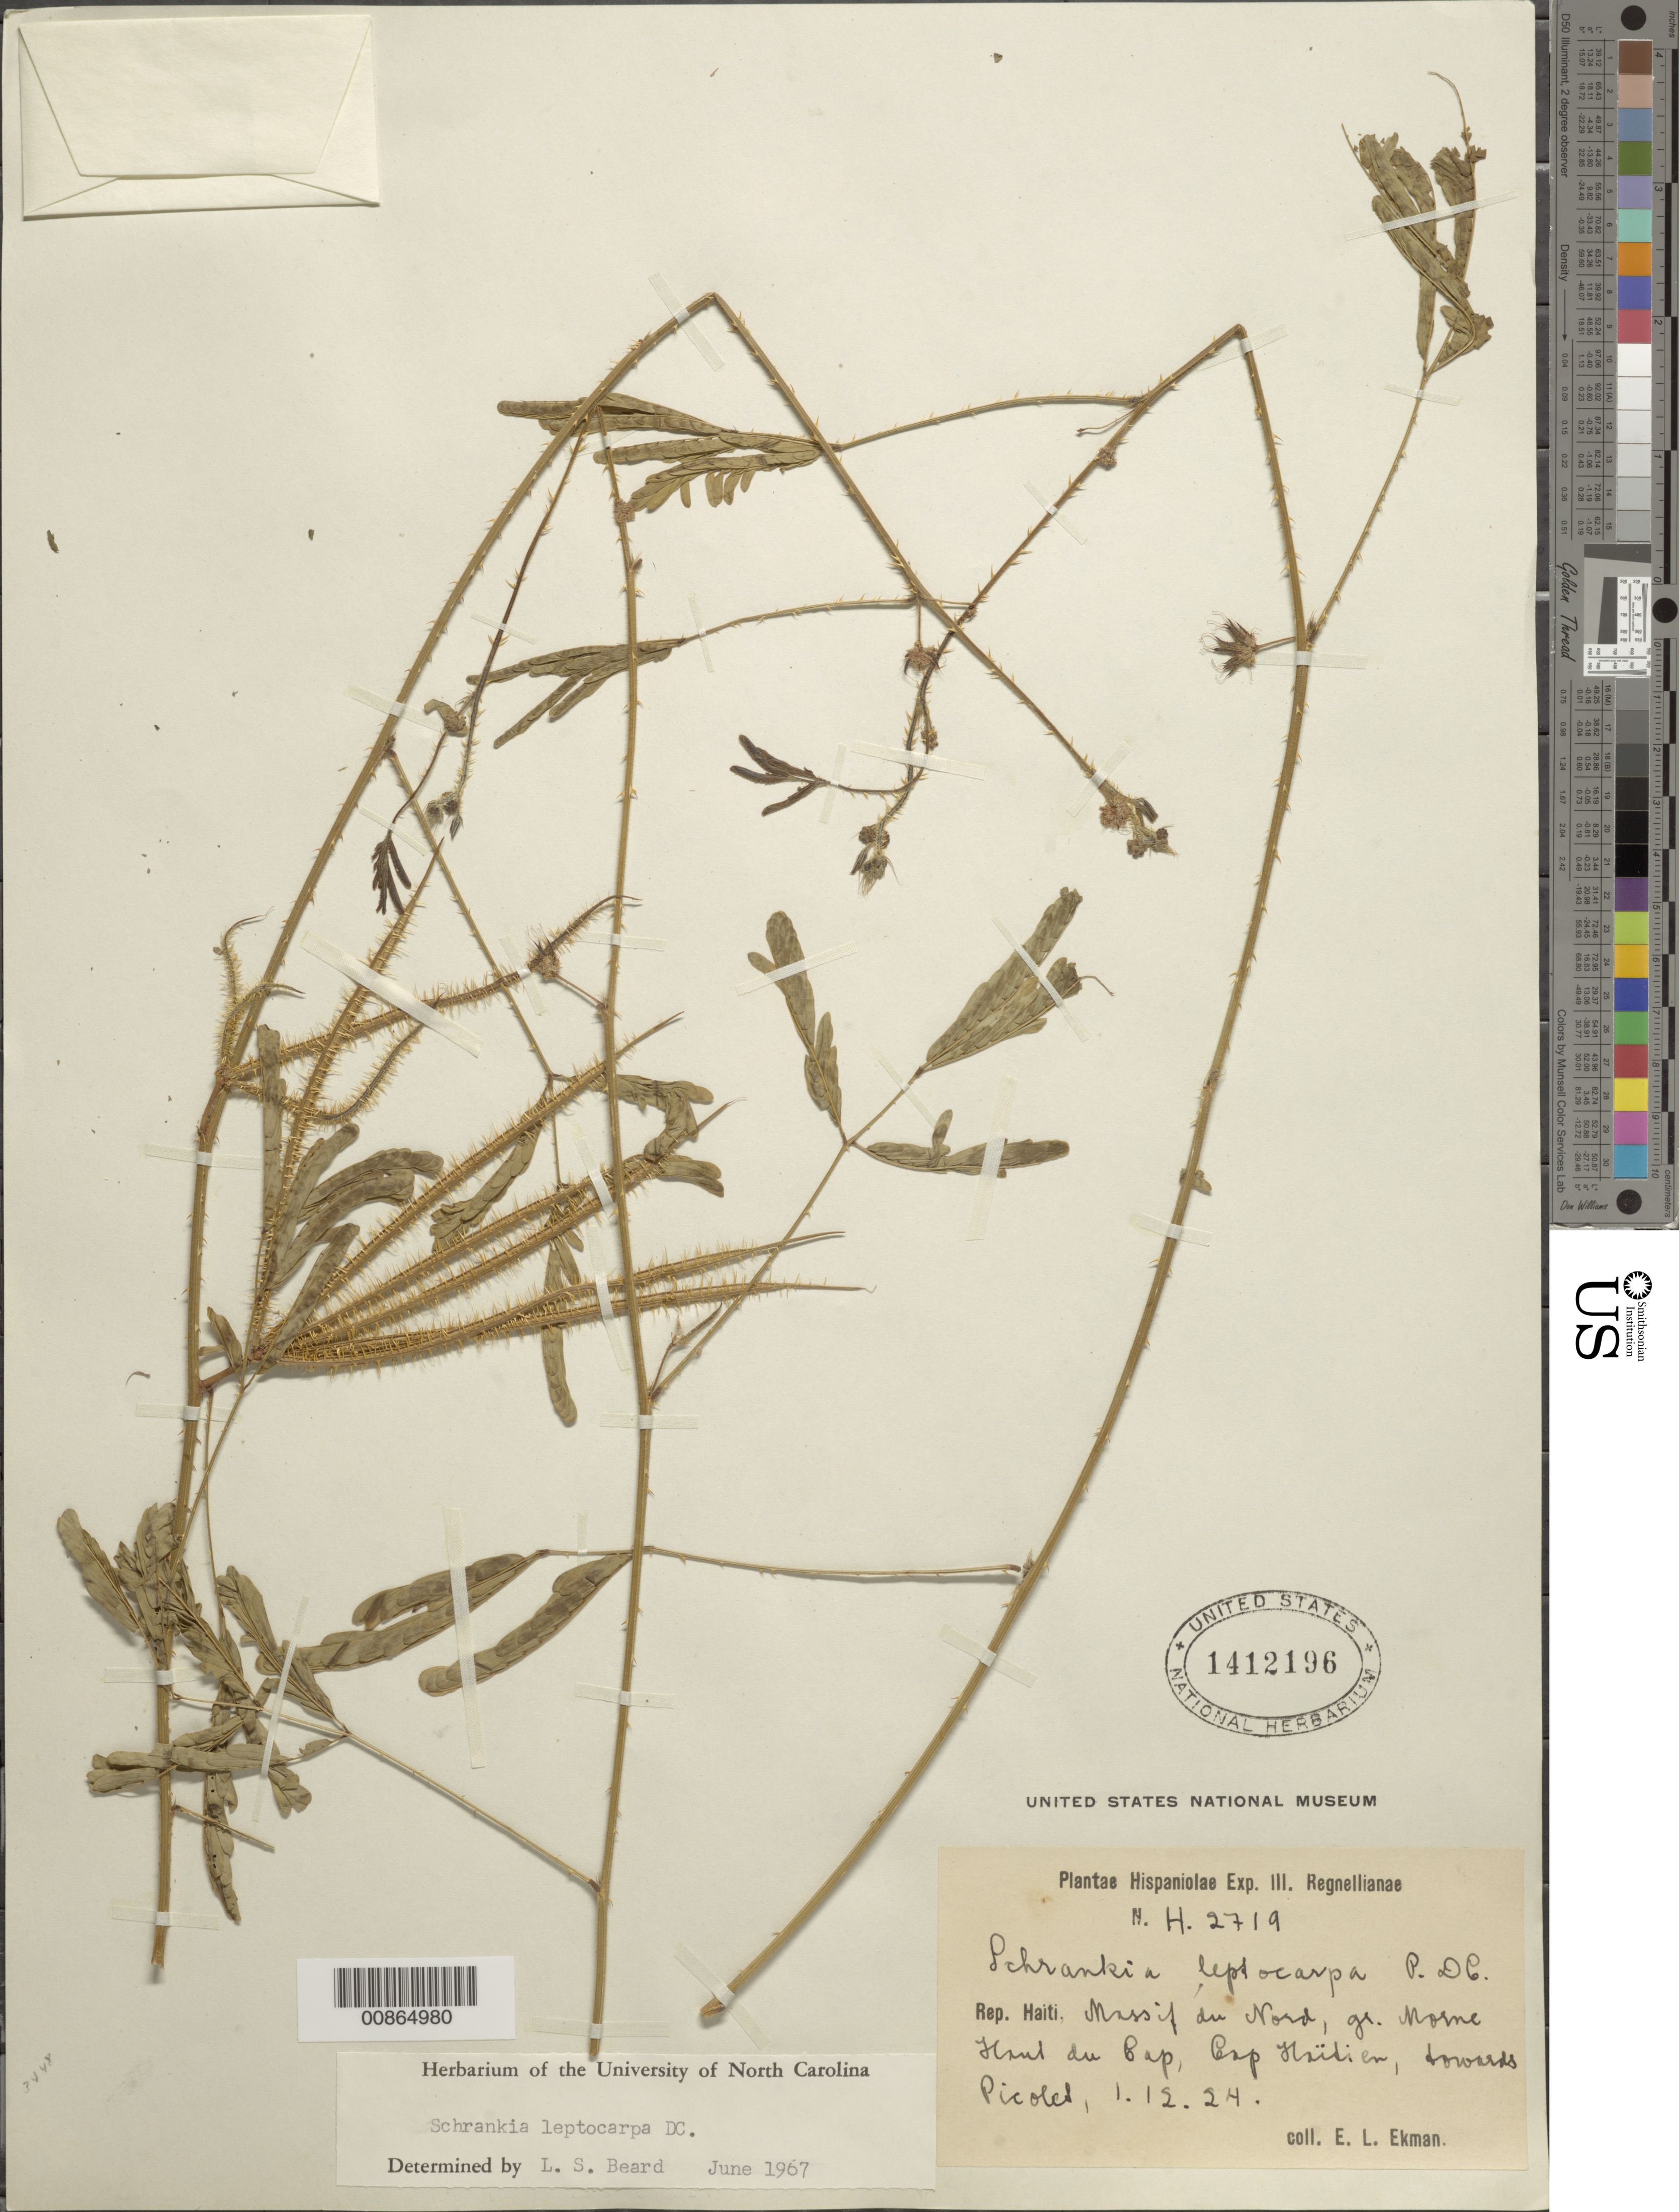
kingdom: Plantae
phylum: Tracheophyta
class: Magnoliopsida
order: Fabales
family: Fabaceae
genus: Mimosa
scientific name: Mimosa candollei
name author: R. Grether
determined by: Strong, Mark T., (BOT), Smithsonian Institution - National Museum of Natural History (UNITED STATES)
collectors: E. L. Ekman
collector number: H 2719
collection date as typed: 01 Dec 1924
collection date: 1924-12-01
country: Haiti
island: Hispaniola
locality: Massif du Nord, gr. Morne Haut du Cap, Cap Haïtien, towards Picolet.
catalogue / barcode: US 1412196